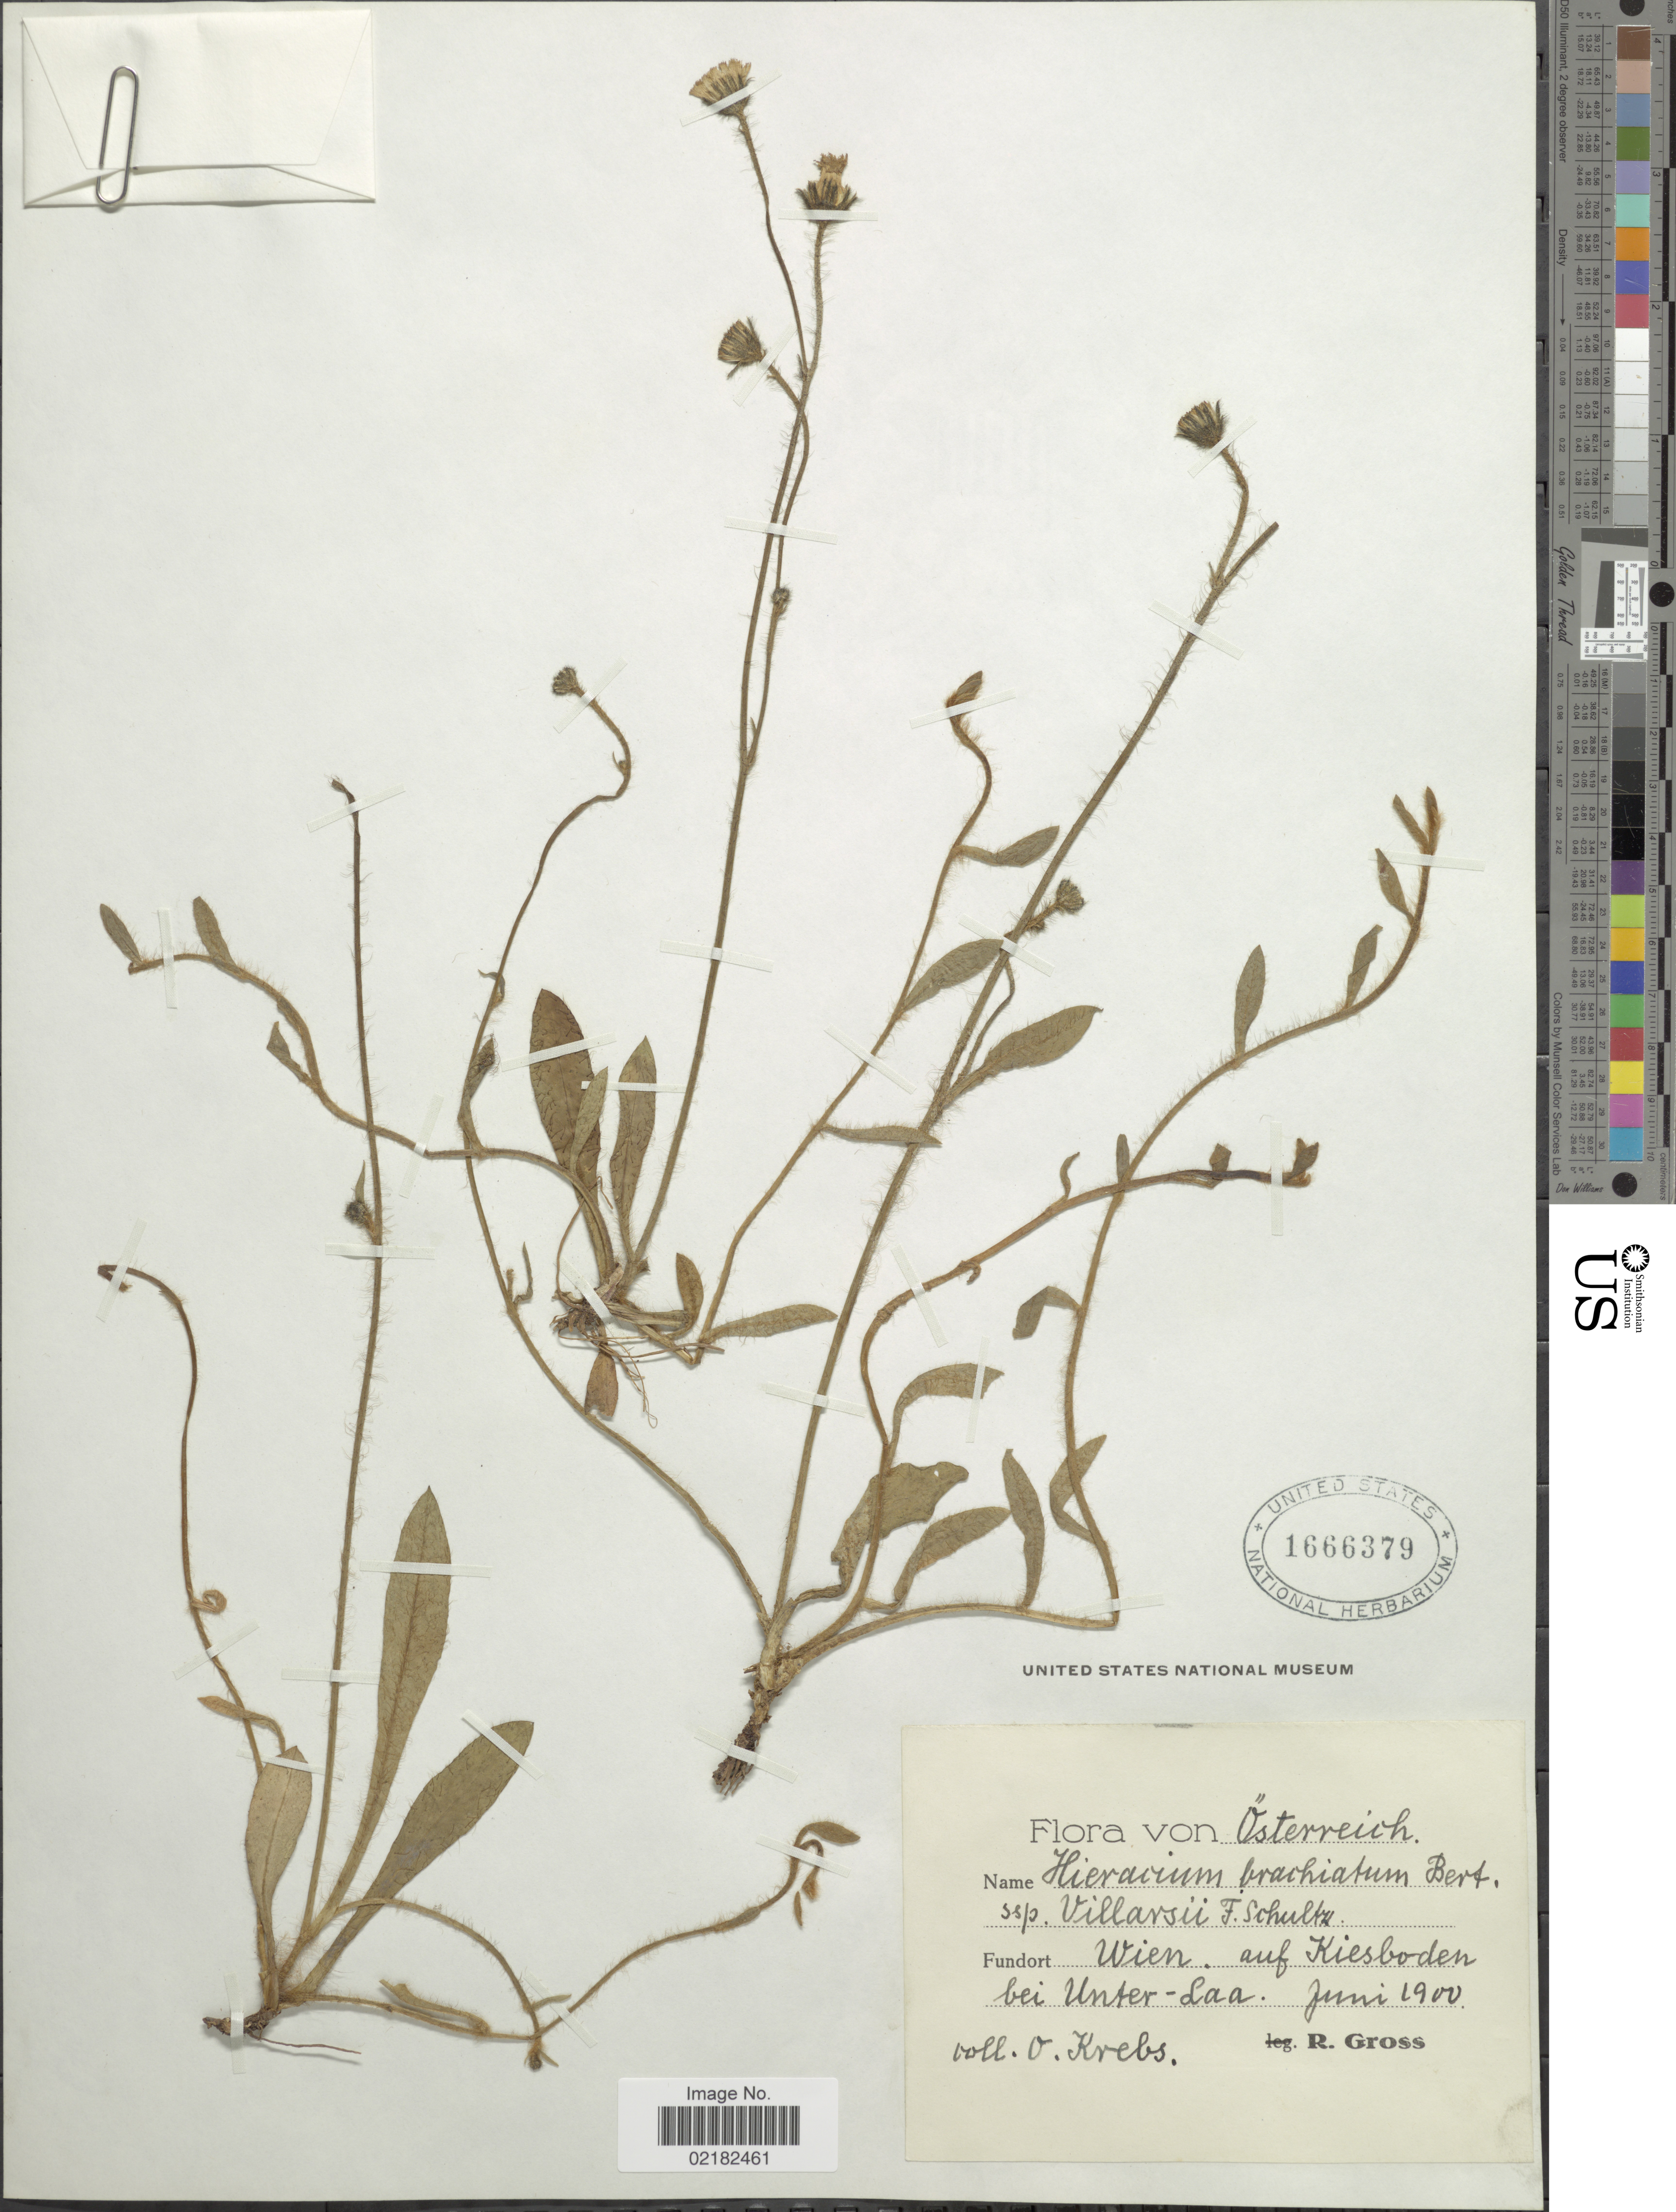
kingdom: Plantae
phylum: Tracheophyta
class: Magnoliopsida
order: Asterales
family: Asteraceae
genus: Pilosella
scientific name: Pilosella brachiata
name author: (DC.) F.W. Schultz & Sch. Bip.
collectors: O. Krebs & R. Gross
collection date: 1900-06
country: Austria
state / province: Wien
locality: Osterreich, auf Kiesboden bei Unter-Laa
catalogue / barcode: US 1666379